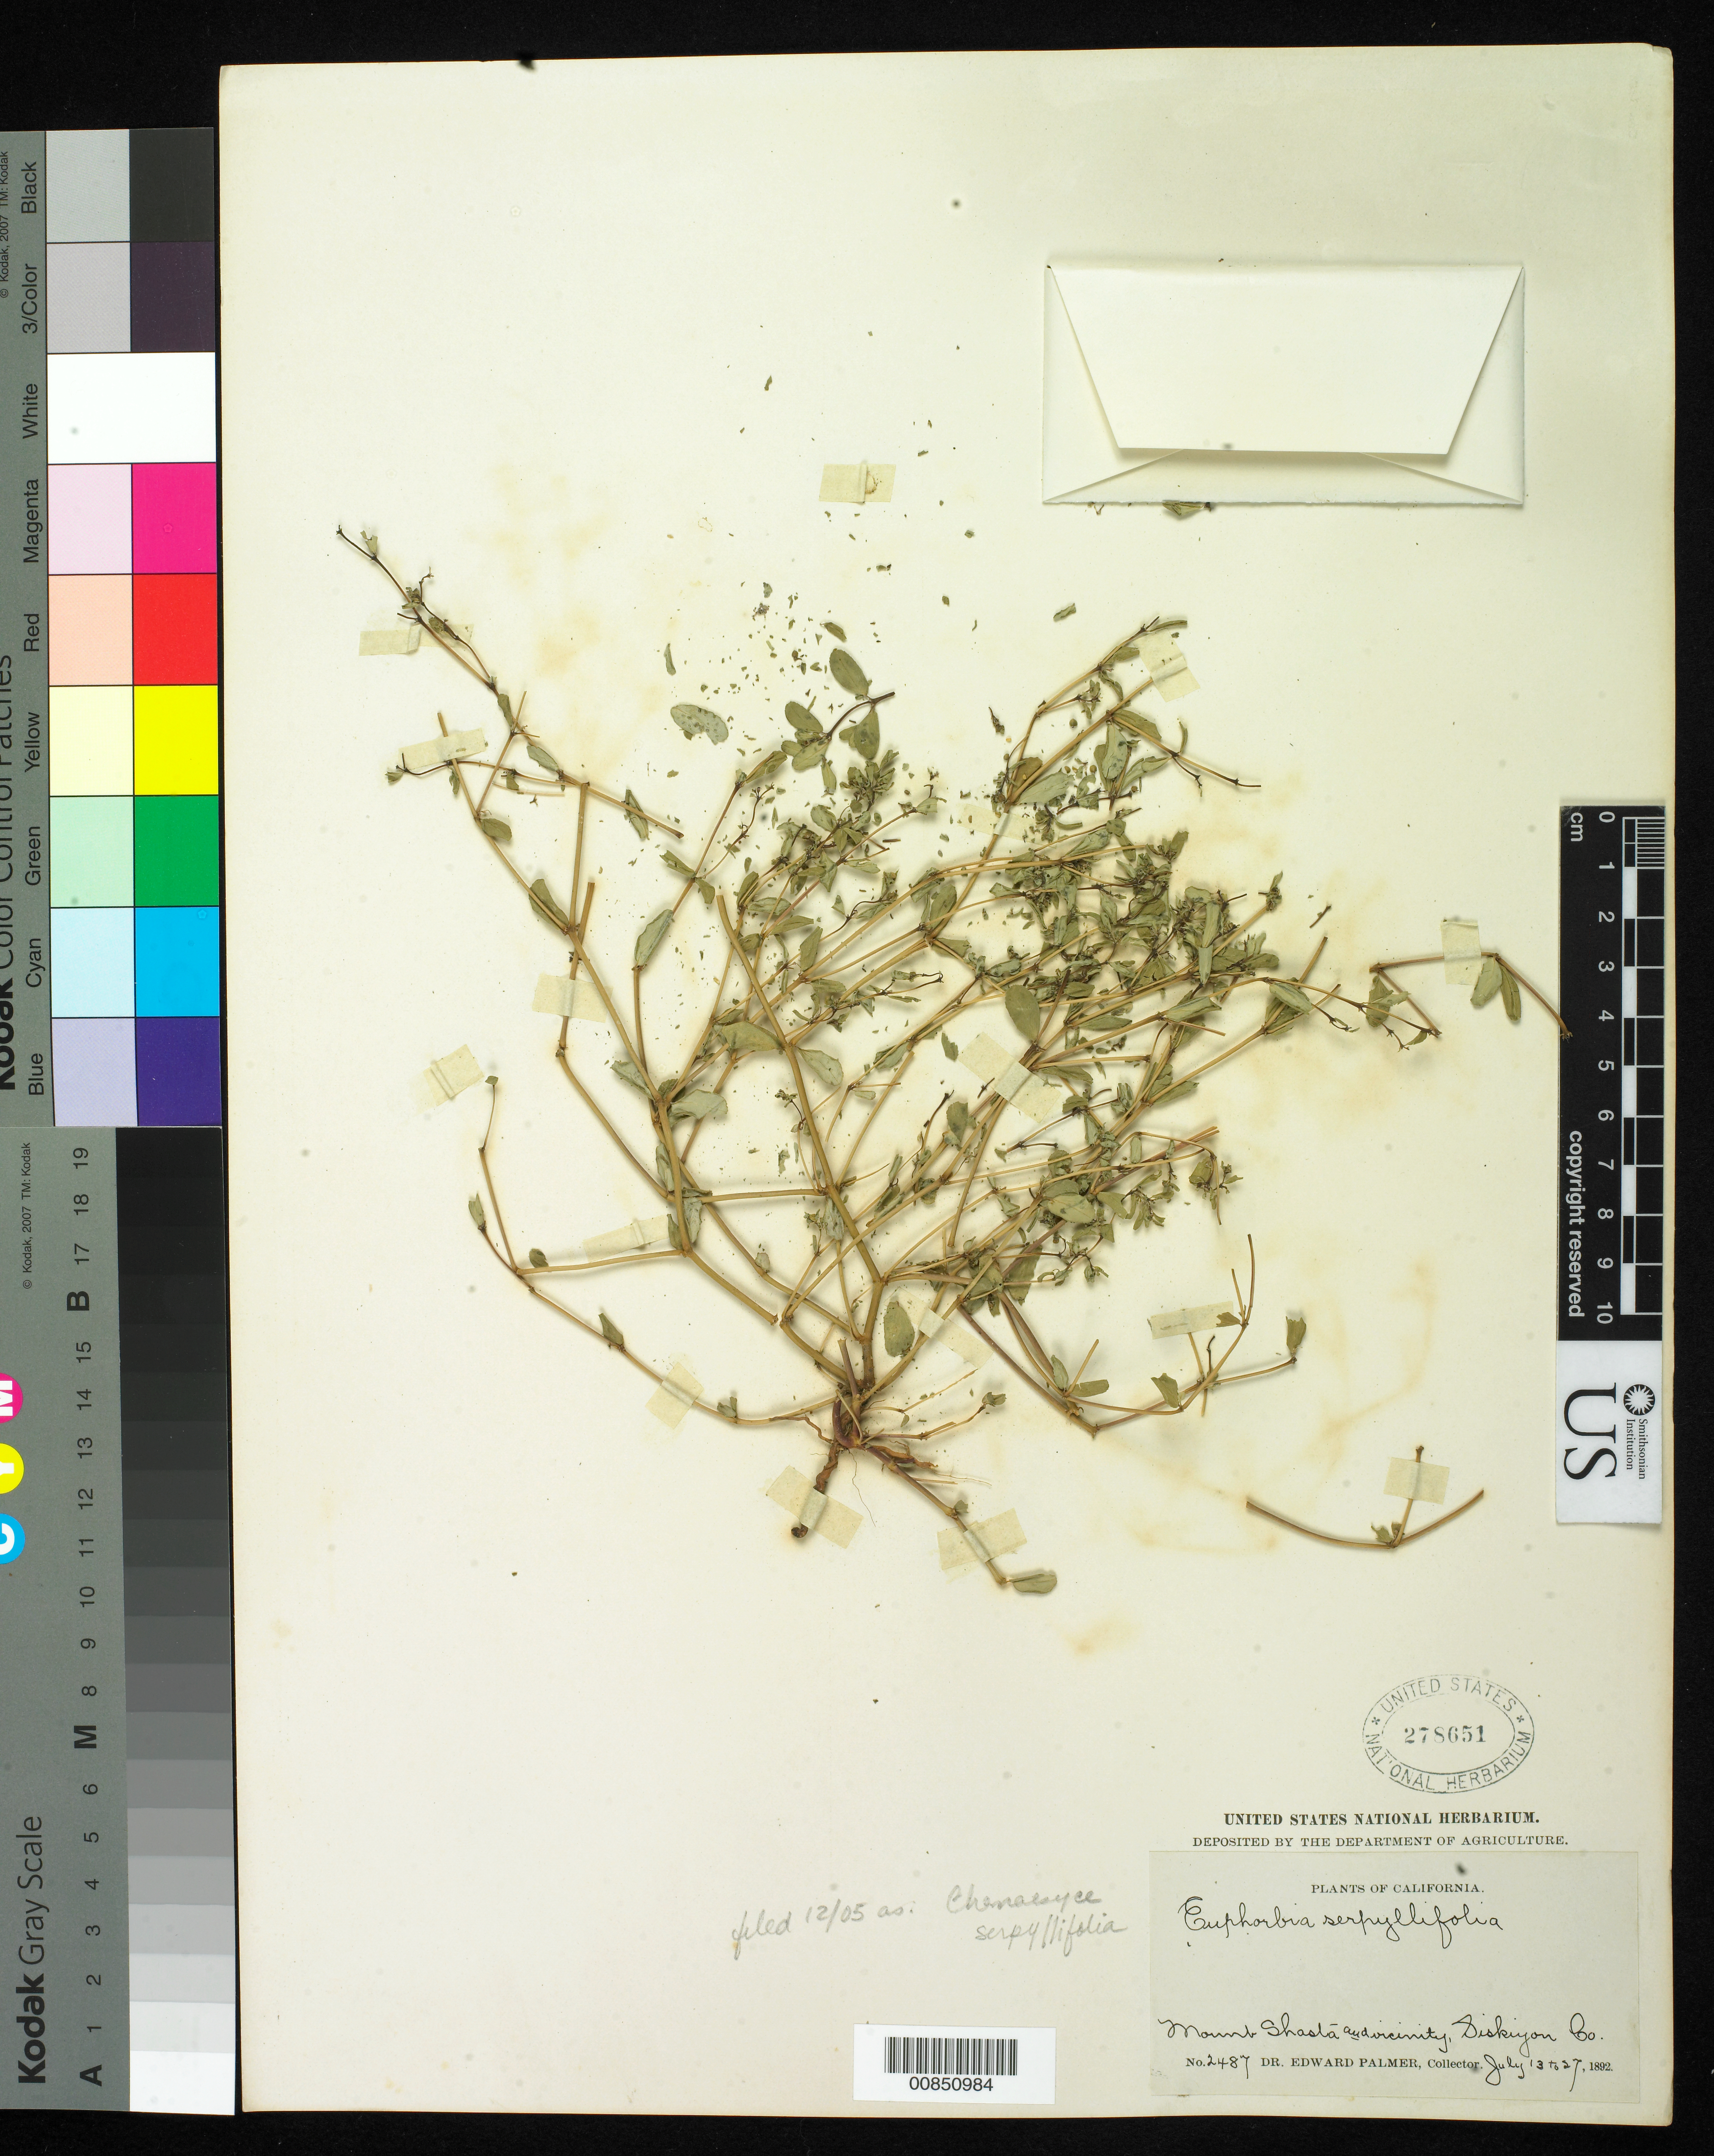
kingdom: Plantae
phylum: Tracheophyta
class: Magnoliopsida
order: Malpighiales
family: Euphorbiaceae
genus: Euphorbia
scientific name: Euphorbia serpillifolia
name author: Pers.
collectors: E. Palmer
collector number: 2487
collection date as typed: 13 Jul 1892 to 27 Jul 1892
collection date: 1892-07-13/1892-07-27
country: United States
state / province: California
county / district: Siskiyou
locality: Mount Shasta and vicinity, Siskiyou County, California.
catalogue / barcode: US 278651